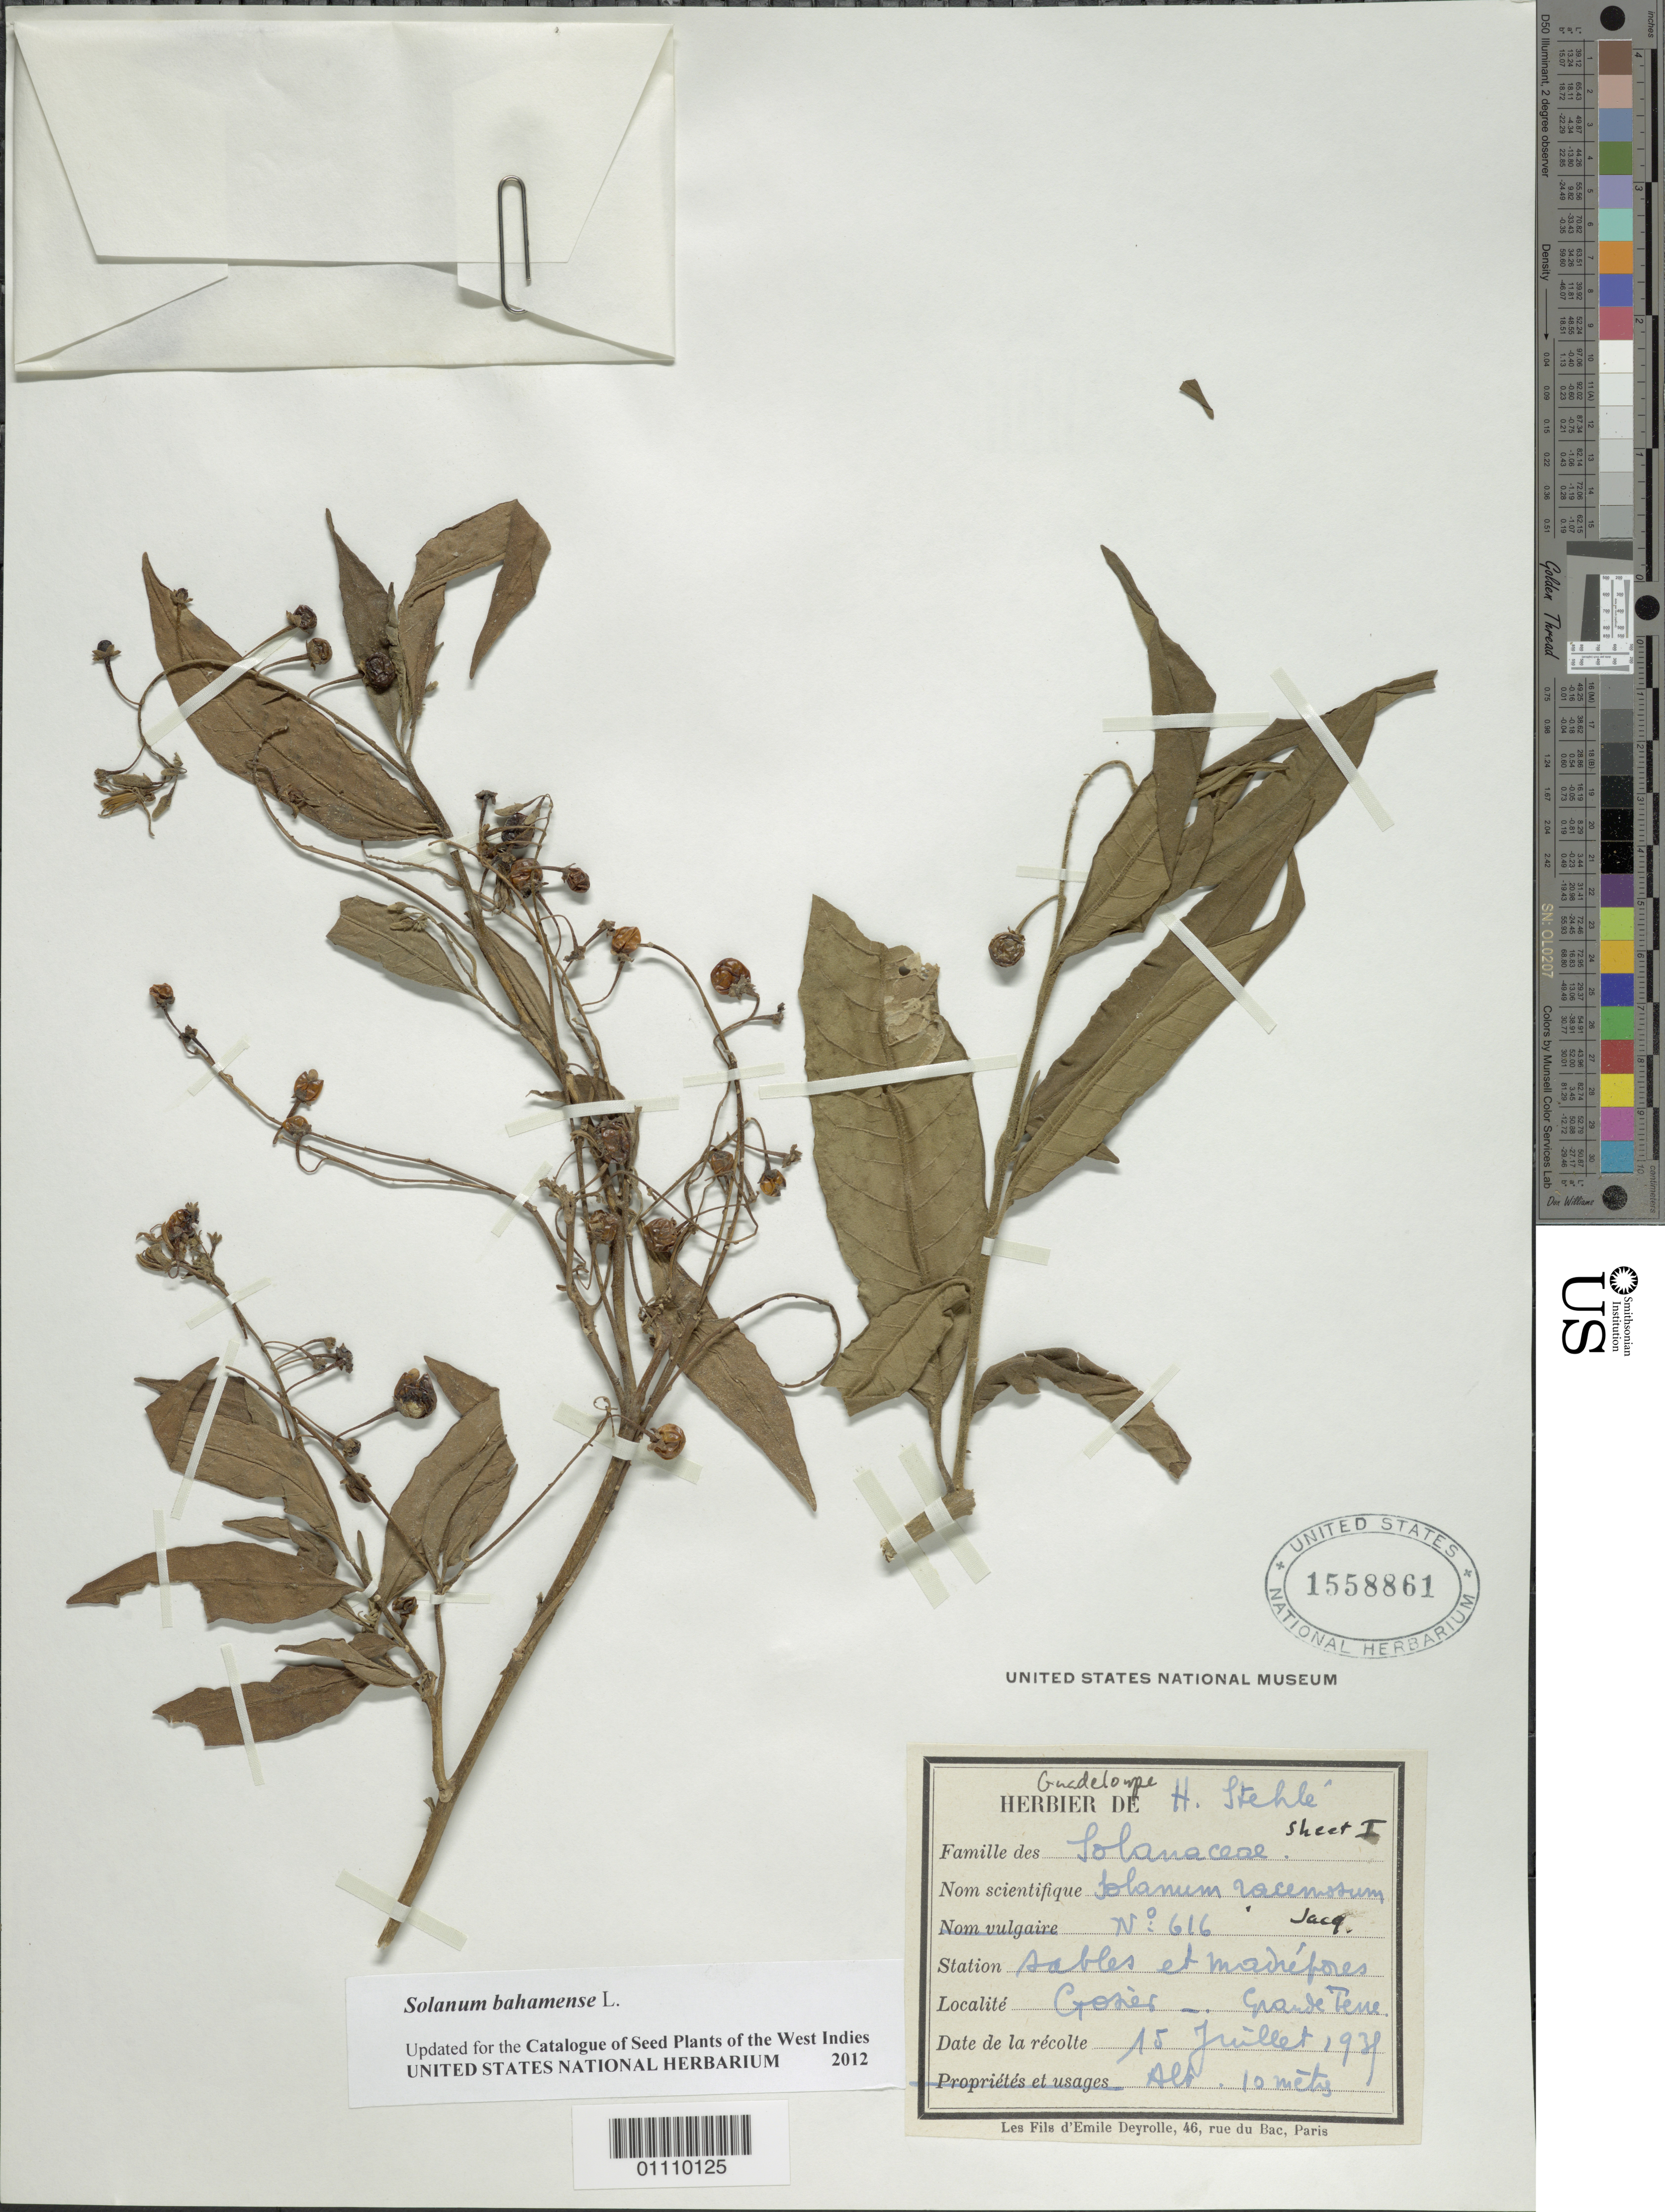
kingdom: Plantae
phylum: Tracheophyta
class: Magnoliopsida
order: Solanales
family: Solanaceae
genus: Solanum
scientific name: Solanum bahamense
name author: L.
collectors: H. Stehlé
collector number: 616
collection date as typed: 15 Jul 1938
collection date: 1938-07-15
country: Guadeloupe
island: Grande Terre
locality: Gosier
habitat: Sables et madréfores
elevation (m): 10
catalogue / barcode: US 1558861